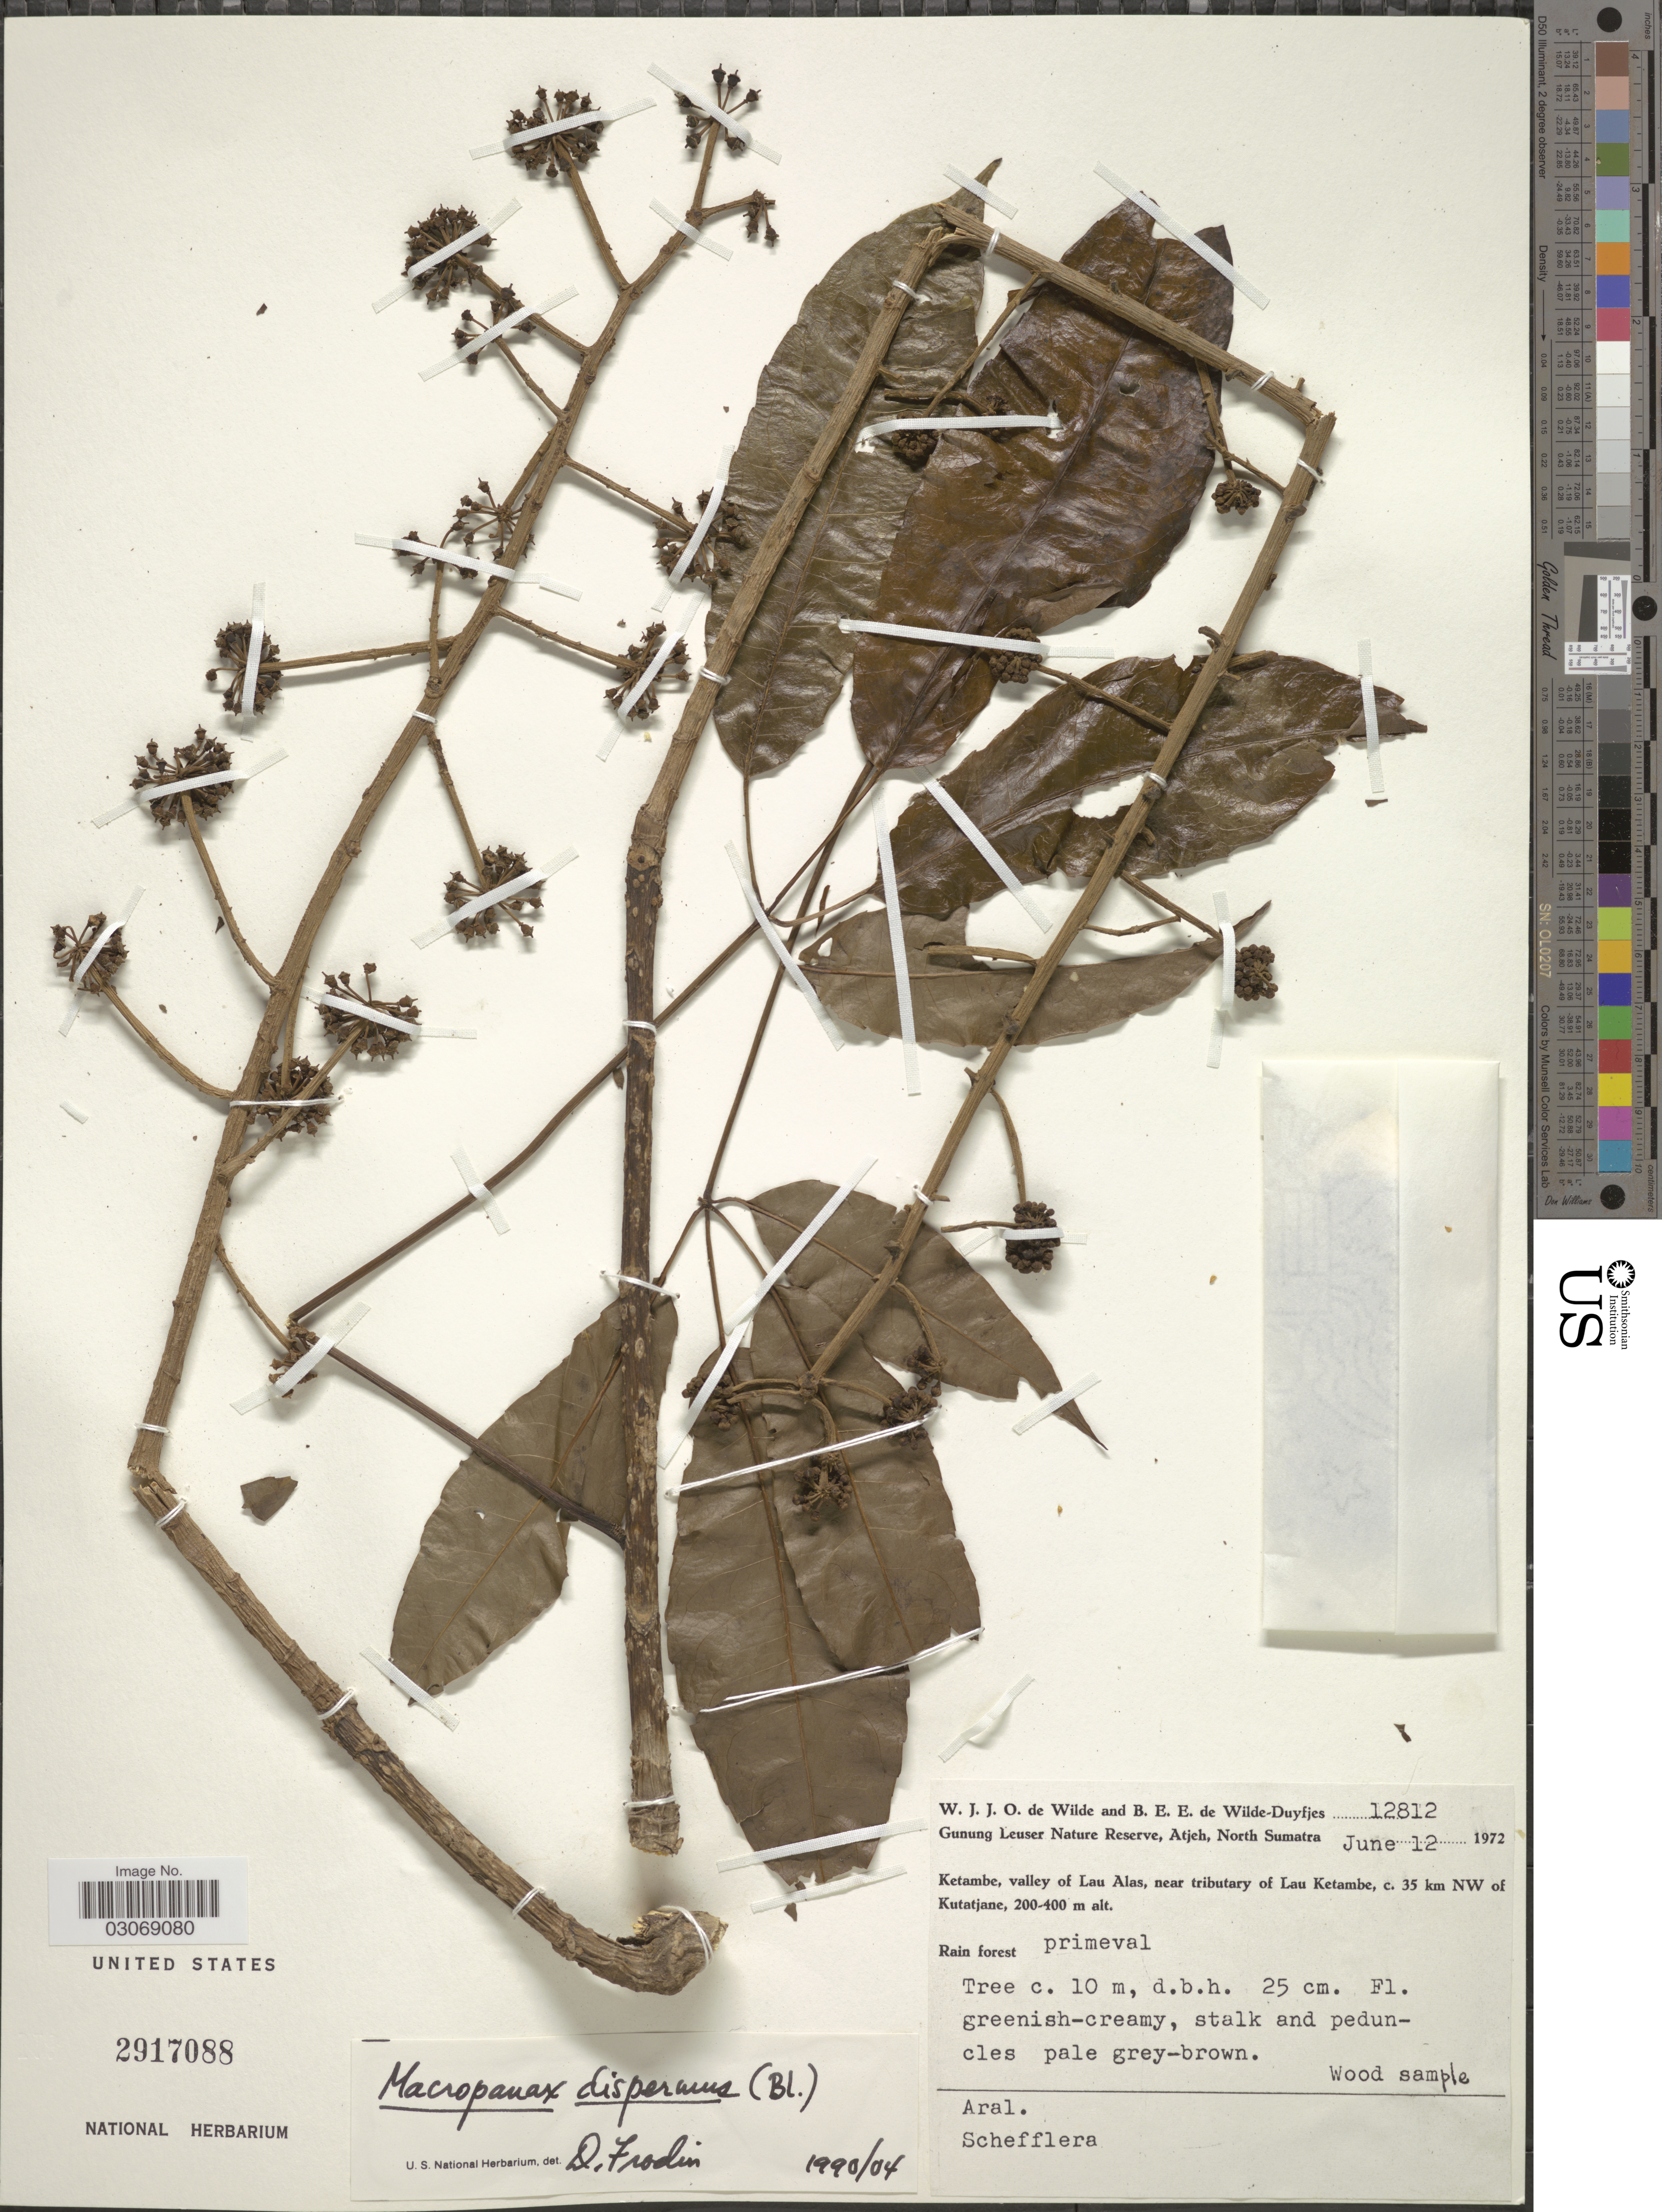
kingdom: Plantae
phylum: Tracheophyta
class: Magnoliopsida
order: Apiales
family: Araliaceae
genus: Macropanax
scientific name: Macropanax dispermus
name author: (Blume) Kuntze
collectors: W. J. de Wilde & B. E. de Wilde-Duyfjes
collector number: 12812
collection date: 1972-06-12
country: Indonesia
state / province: Sumatra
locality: Gunung Leuser Nature Reserve, Atjeh, North Sumatra. Ketambe, valley of Lau Alas, near tributary of Lau Ketambe, c. 35 km NW of Kutatjane.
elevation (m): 200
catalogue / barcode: US 2917088